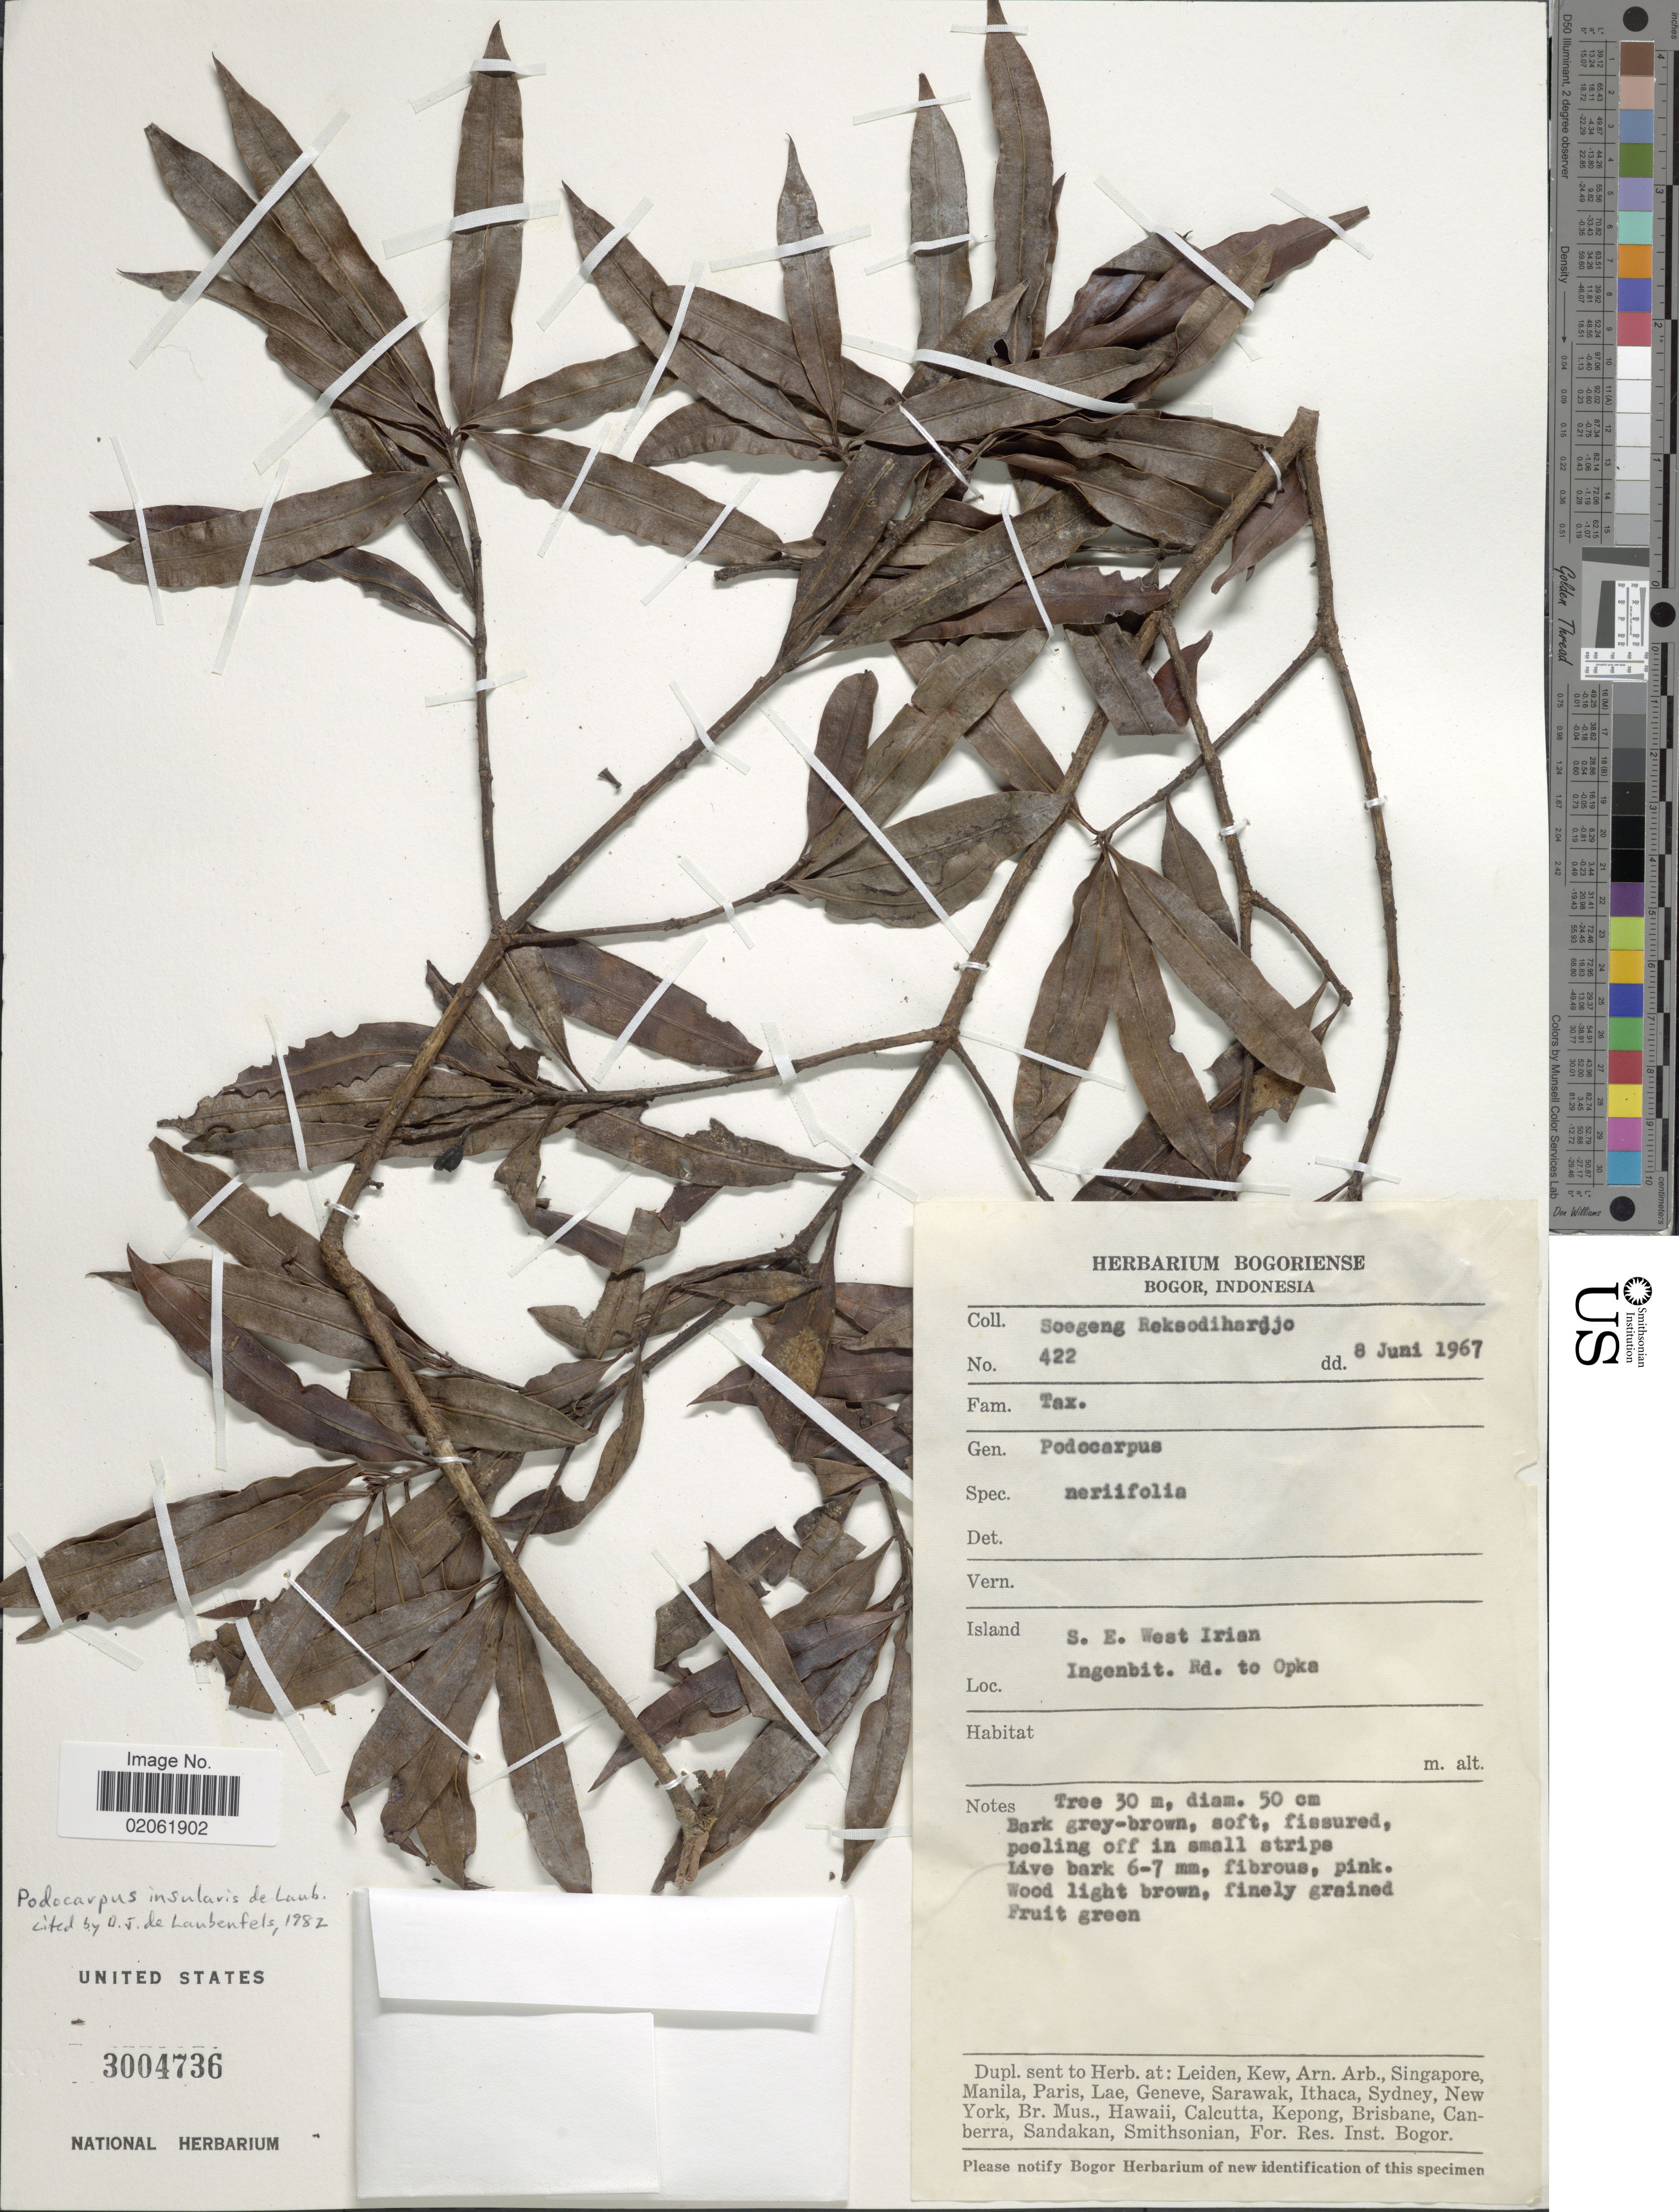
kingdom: Plantae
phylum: Tracheophyta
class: Pinopsida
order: Pinales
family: Podocarpaceae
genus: Podocarpus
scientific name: Podocarpus insularis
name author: de Laub.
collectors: R. Soegeng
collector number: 422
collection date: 1967-06-08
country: Indonesia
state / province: Papua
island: New Guinea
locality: Island S.E. West Irian Ingenbit, Rd. to Opks.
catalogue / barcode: US 3004736